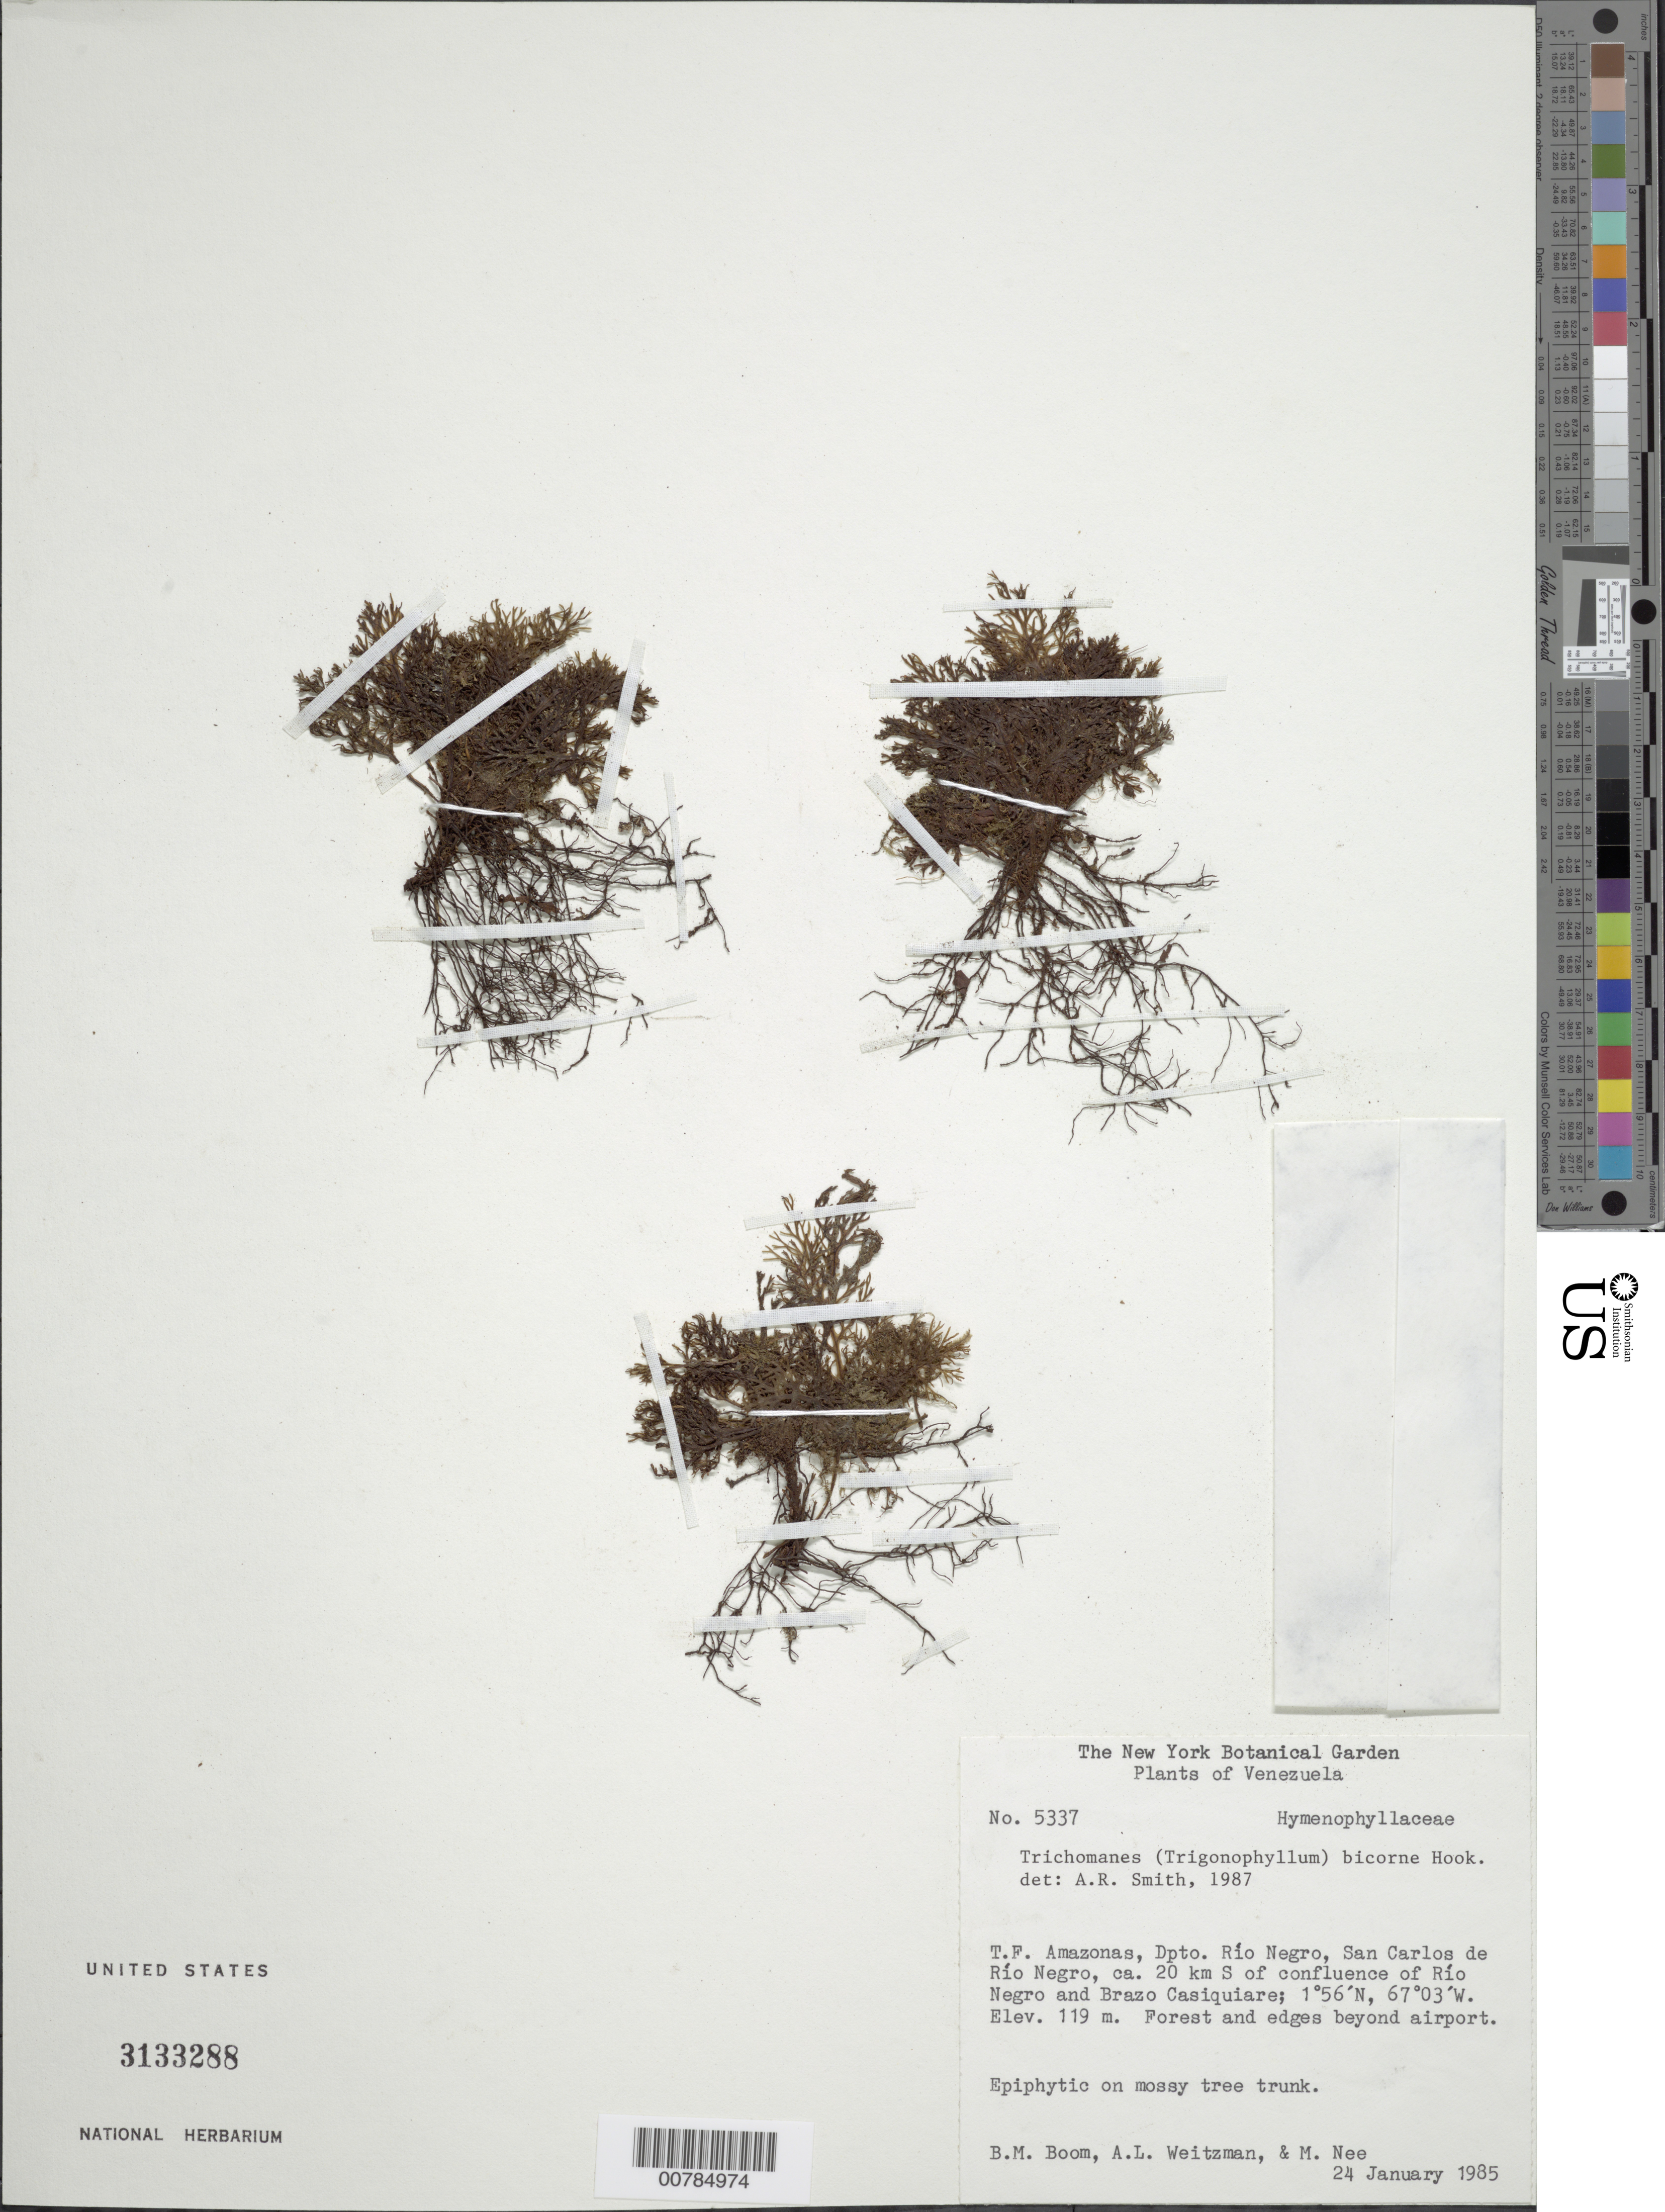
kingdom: Plantae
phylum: Tracheophyta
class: Polypodiopsida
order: Hymenophyllales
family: Hymenophyllaceae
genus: Trichomanes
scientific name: Trichomanes bicorne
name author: Hook.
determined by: Smith, Alan R., (UC)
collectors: B. M. Boom, A. L. Weitzman & M. Nee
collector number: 5337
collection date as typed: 24-Jan-85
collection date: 1985-01-24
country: Venezuela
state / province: Amazonas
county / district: Río Negro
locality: San Carlos de Río Negro, ca. 20 km S of confl. of Río Negro and Brazo Casiquiare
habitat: Forest and edges beyond airport; on mossy tree trunk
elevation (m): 119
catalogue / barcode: US 3133288